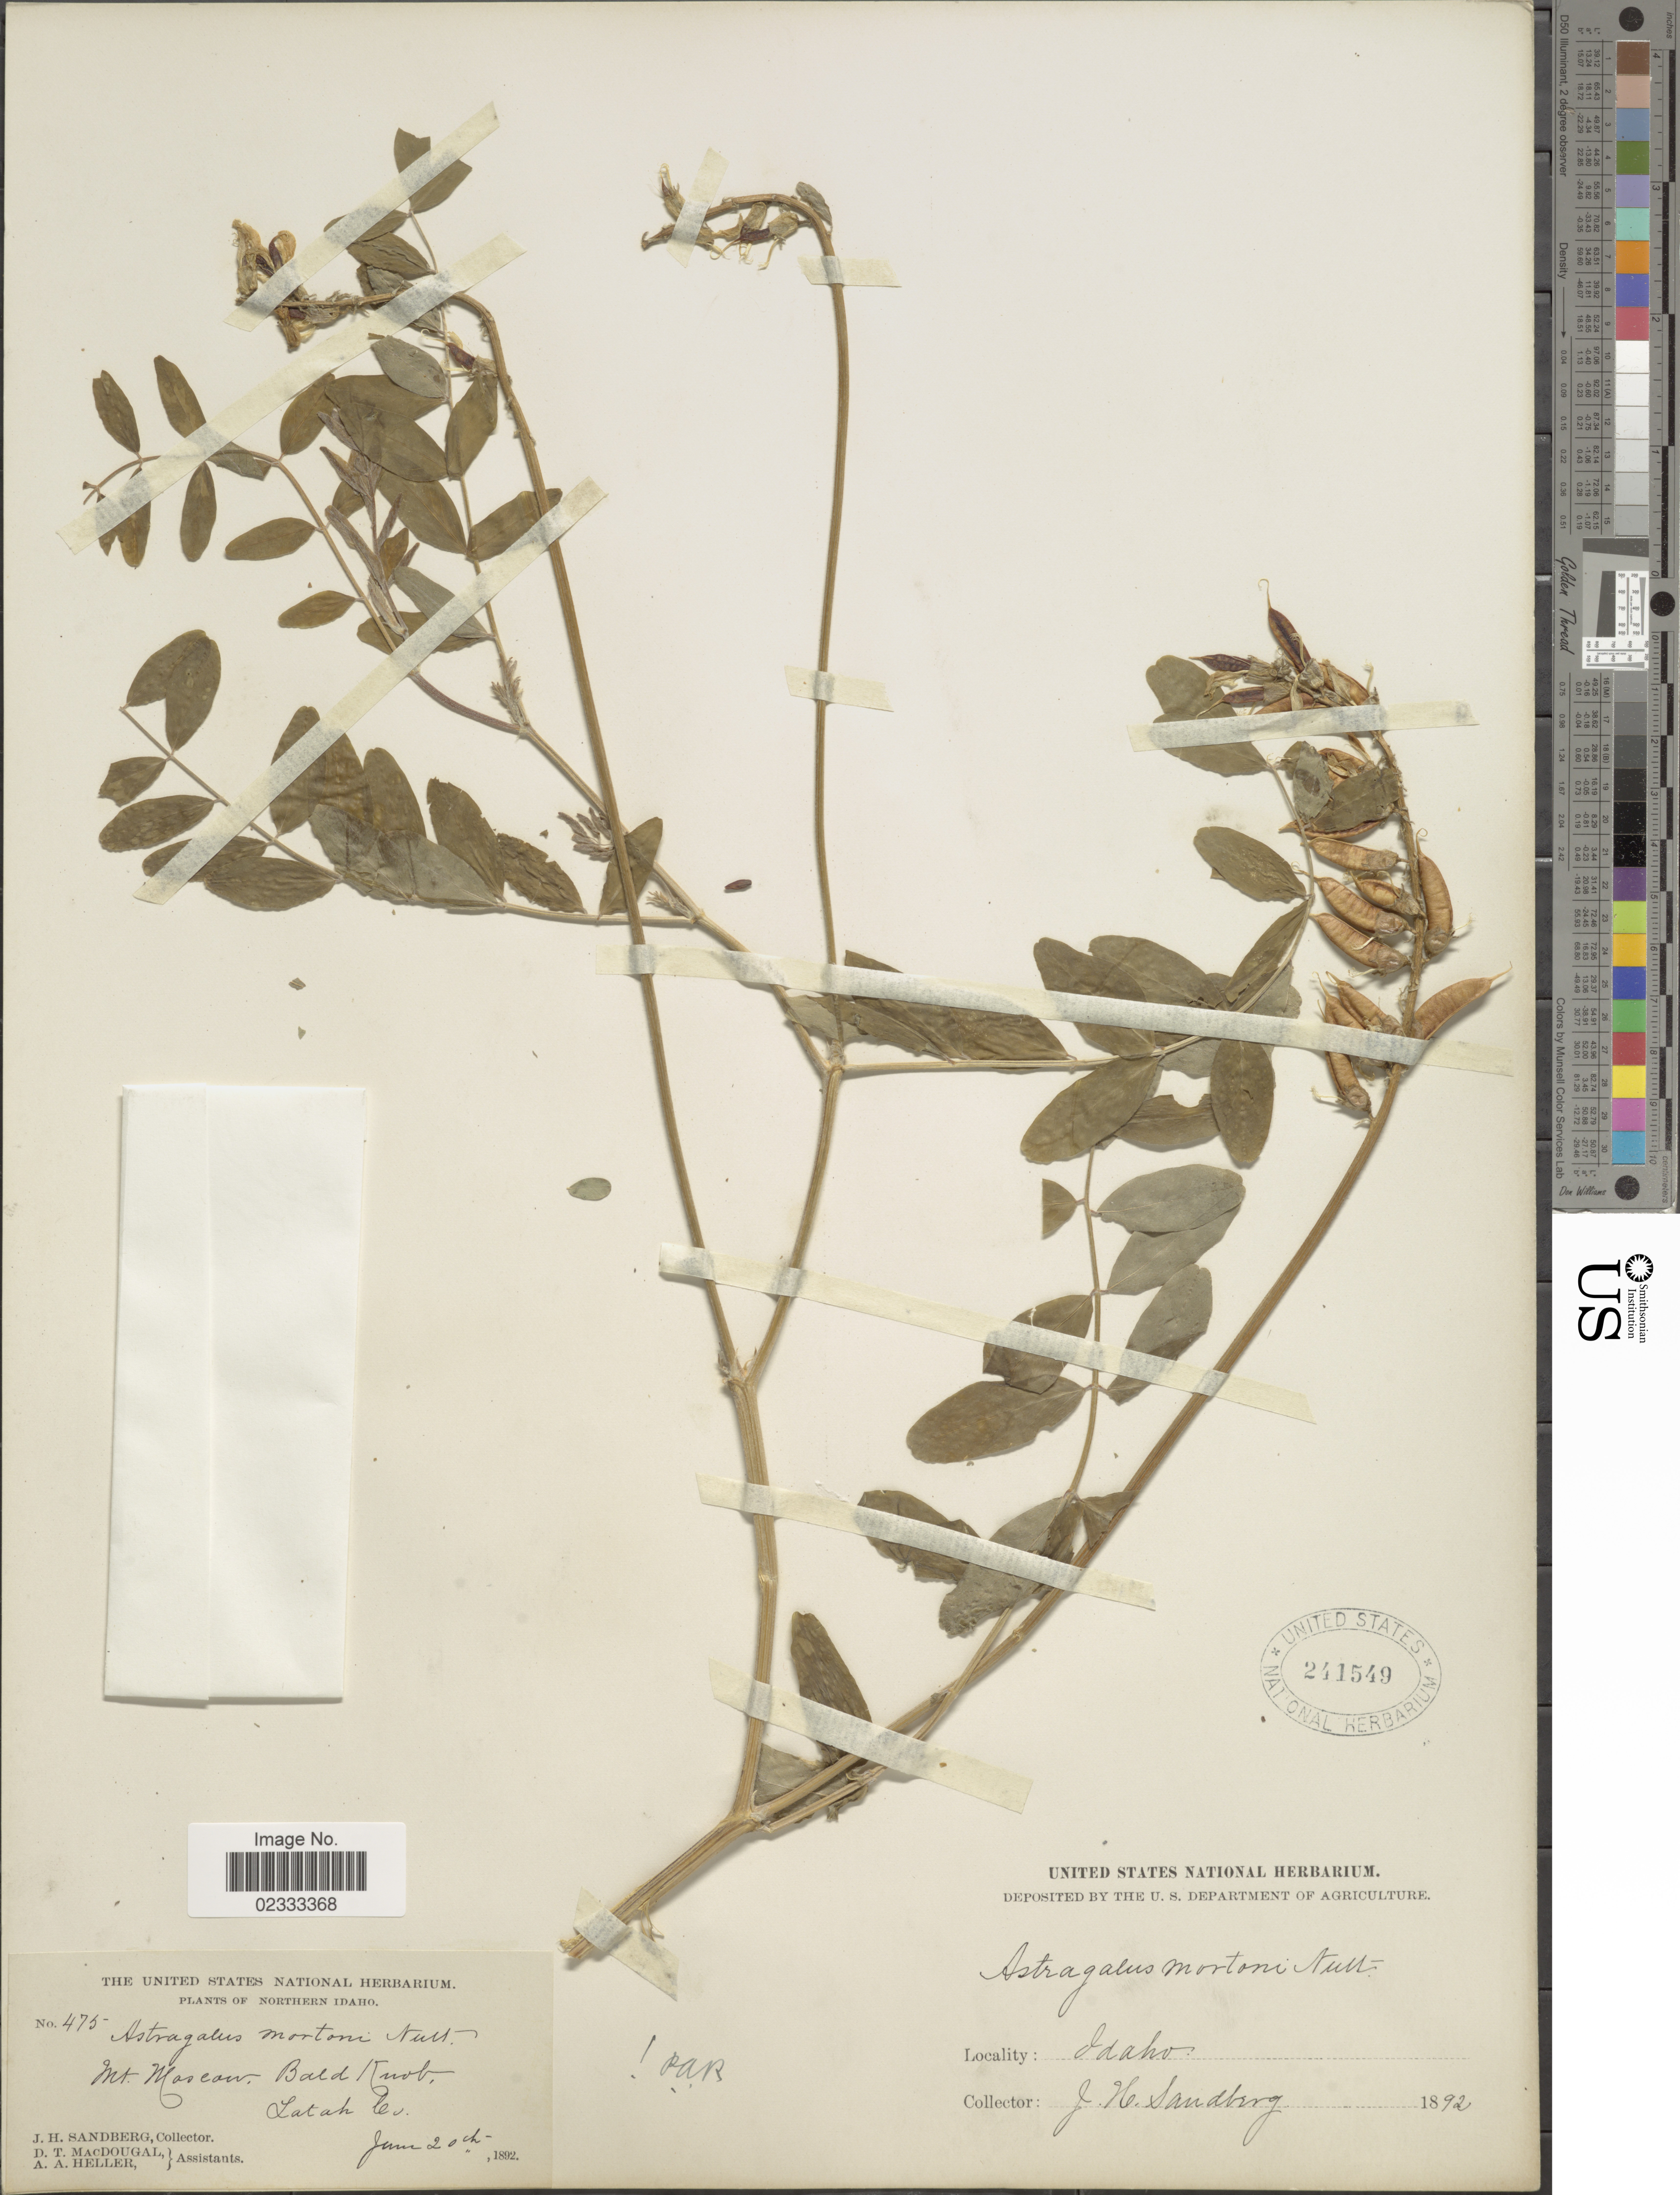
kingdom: Plantae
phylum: Tracheophyta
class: Magnoliopsida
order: Fabales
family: Fabaceae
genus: Astragalus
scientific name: Astragalus mortonii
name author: Nutt.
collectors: J. H. Sandberg, D. T. MacDougal & A. A. Heller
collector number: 475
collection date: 1892-06-20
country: United States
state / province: Idaho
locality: Mt. Moscow, Bald Knob, Latah Co., Northern Idaho.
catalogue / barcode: US 241549